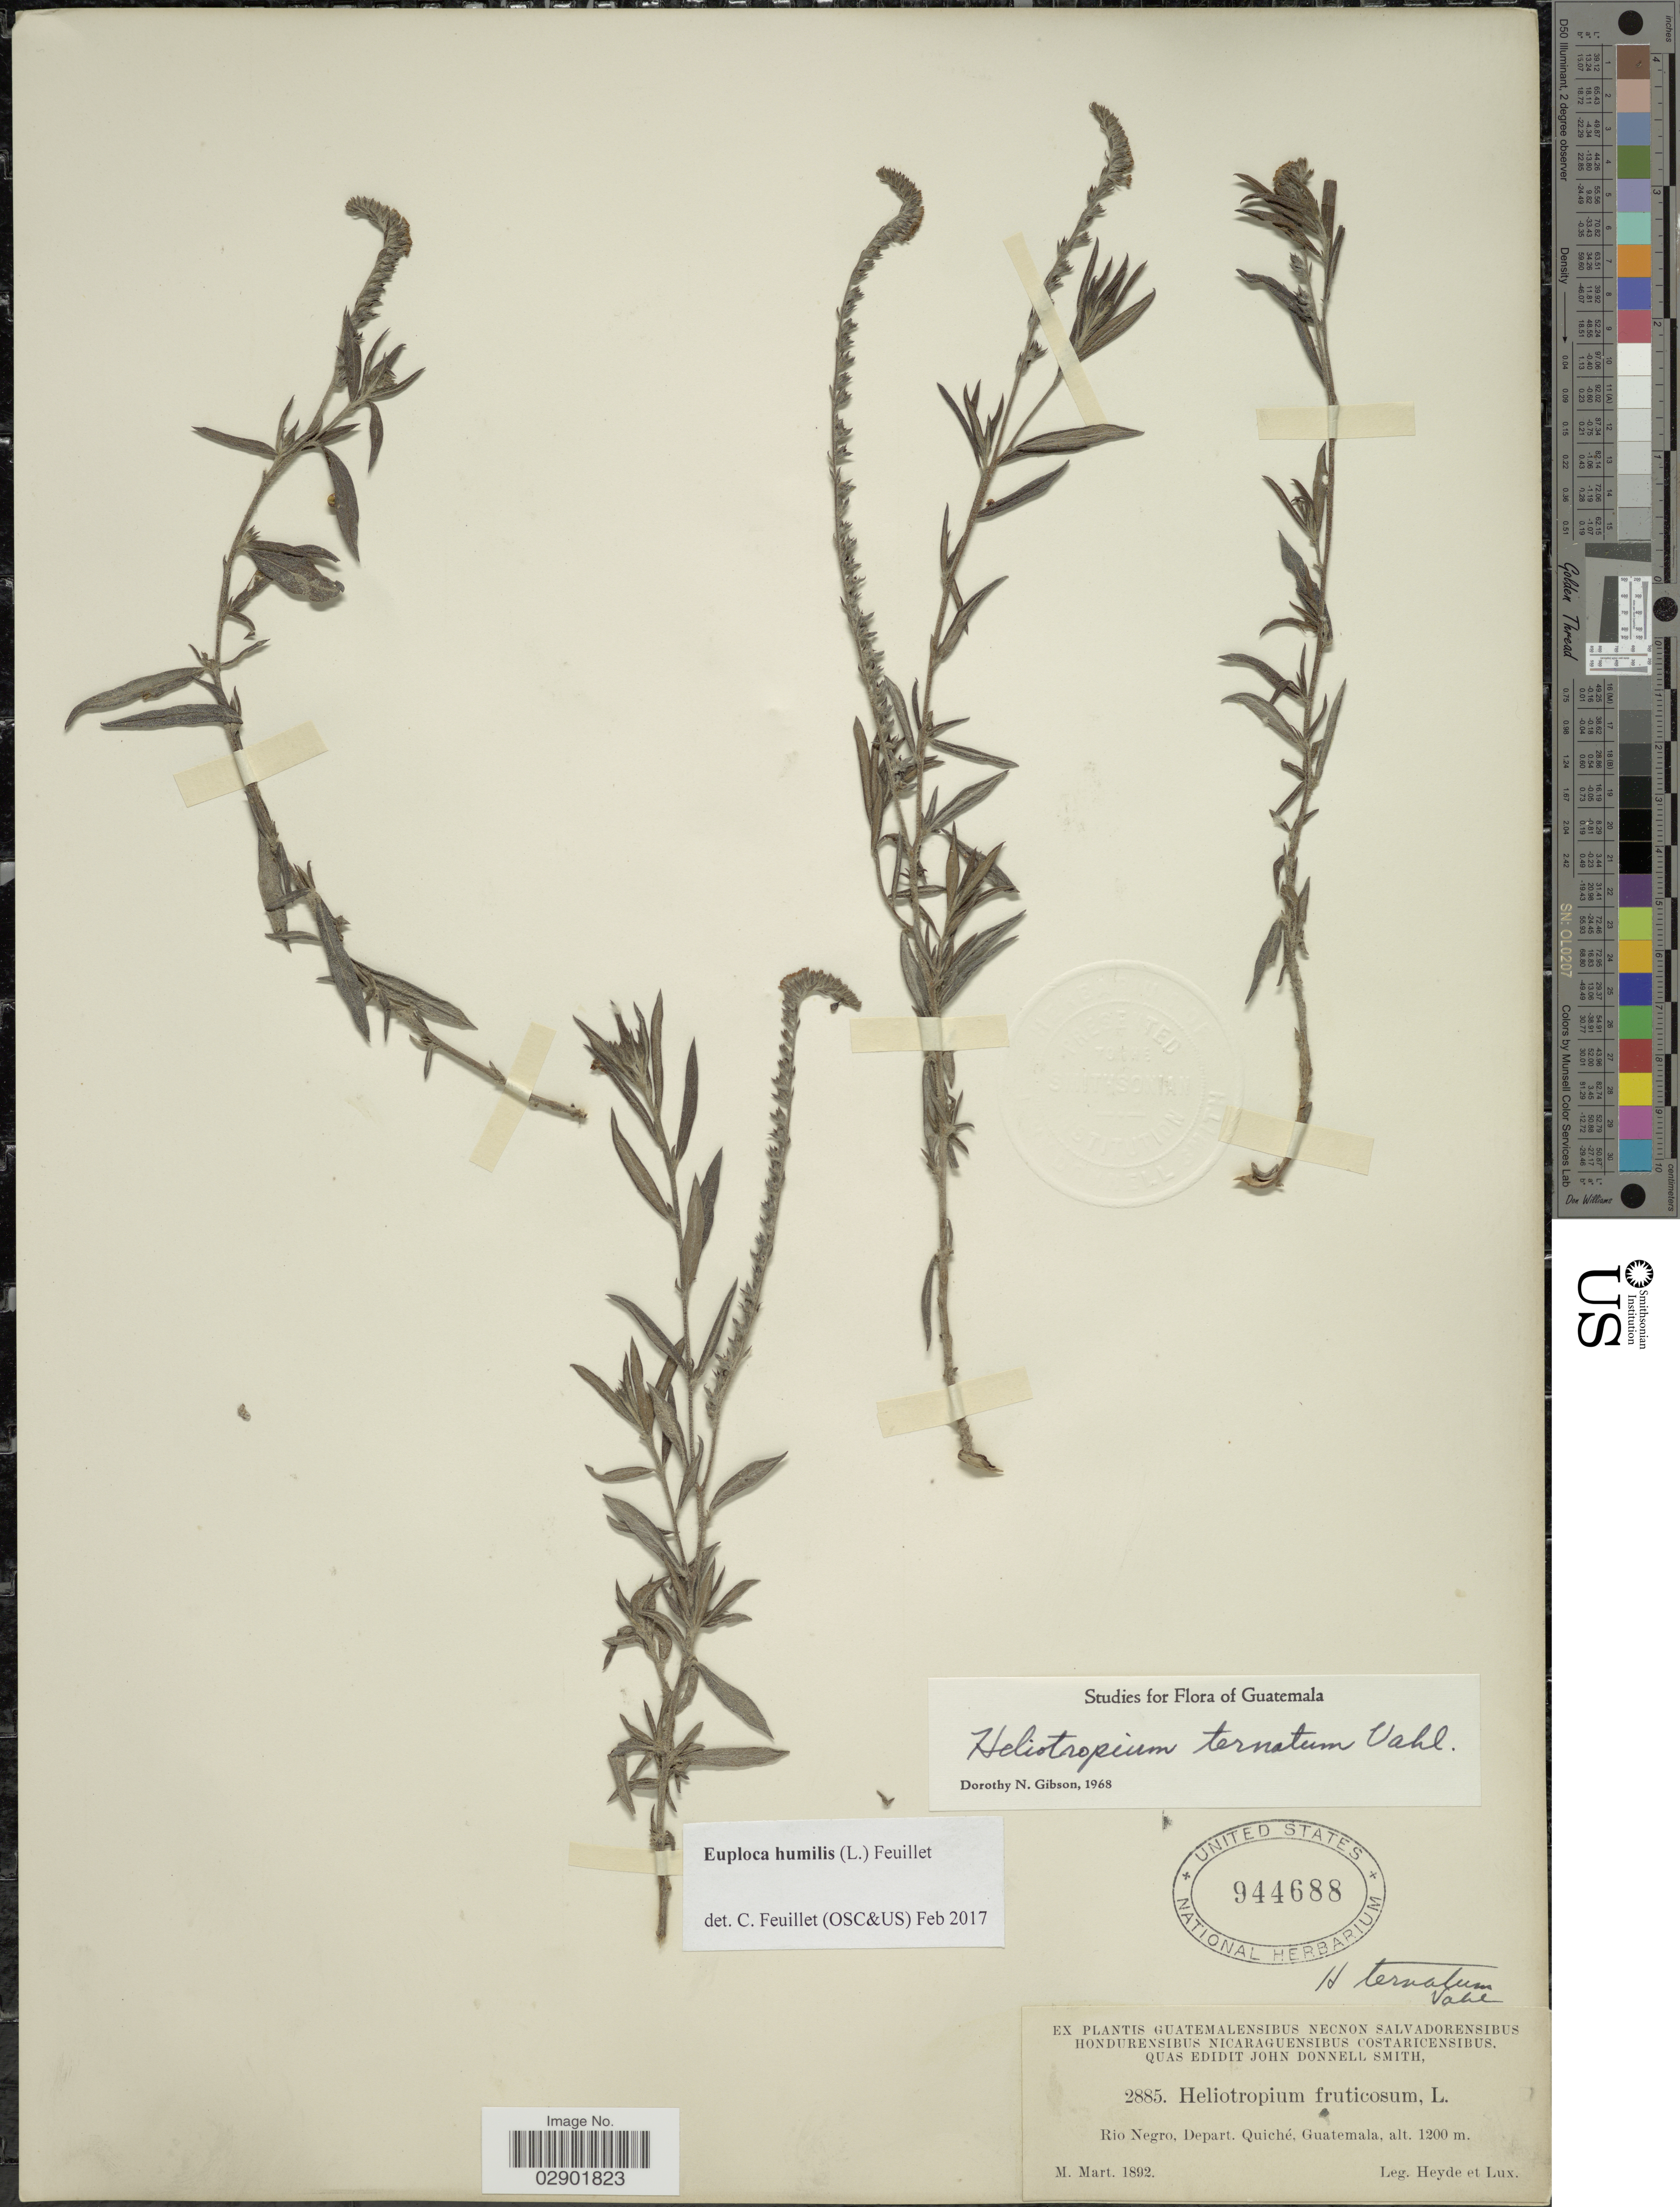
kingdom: Plantae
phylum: Tracheophyta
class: Magnoliopsida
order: Boraginales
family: Heliotropiaceae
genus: Euploca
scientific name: Euploca humilis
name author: (L.) Feuillet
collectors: Heyde & Lux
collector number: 2885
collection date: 1892-03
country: Guatemala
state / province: El Quiché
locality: Rio Negro, Depart. Quiché.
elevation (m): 1200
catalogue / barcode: US 944688